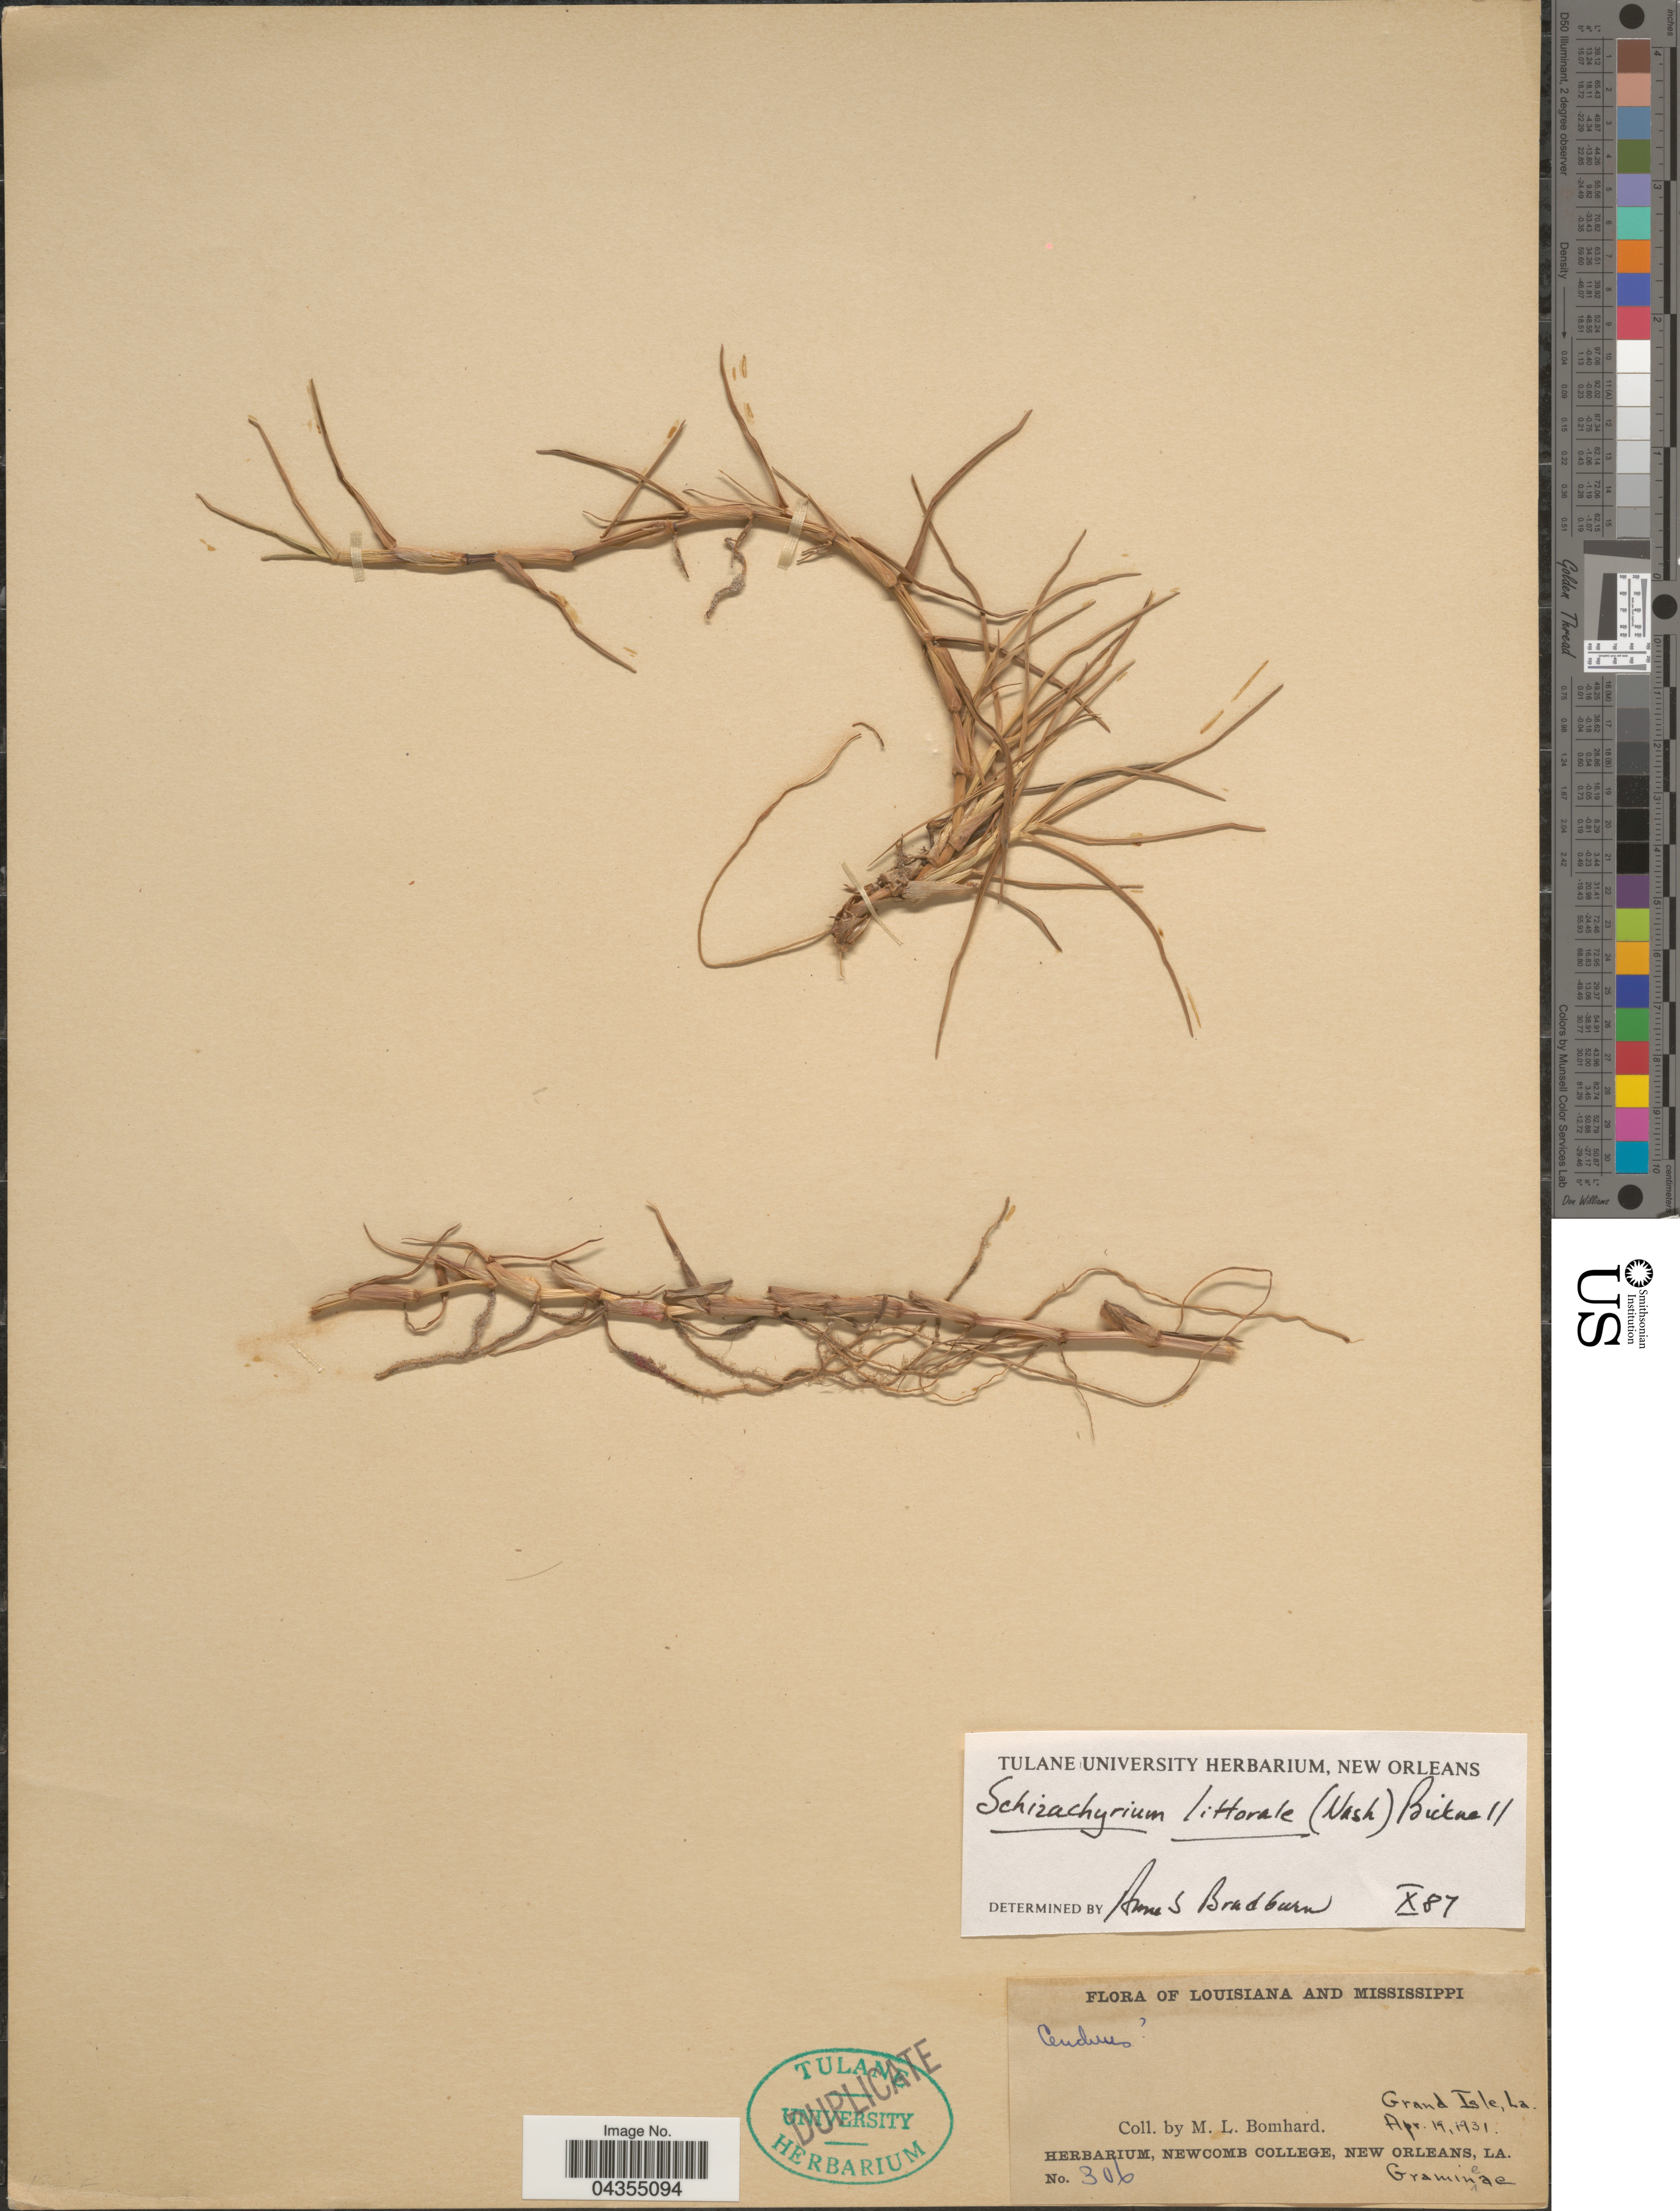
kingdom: Plantae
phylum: Tracheophyta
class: Liliopsida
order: Poales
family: Poaceae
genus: Schizachyrium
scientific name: Schizachyrium scoparium var. littorale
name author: (Nash) Gould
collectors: M. Bomhard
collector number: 306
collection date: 1931-04-19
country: United States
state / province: Louisiana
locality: Grand Isle.